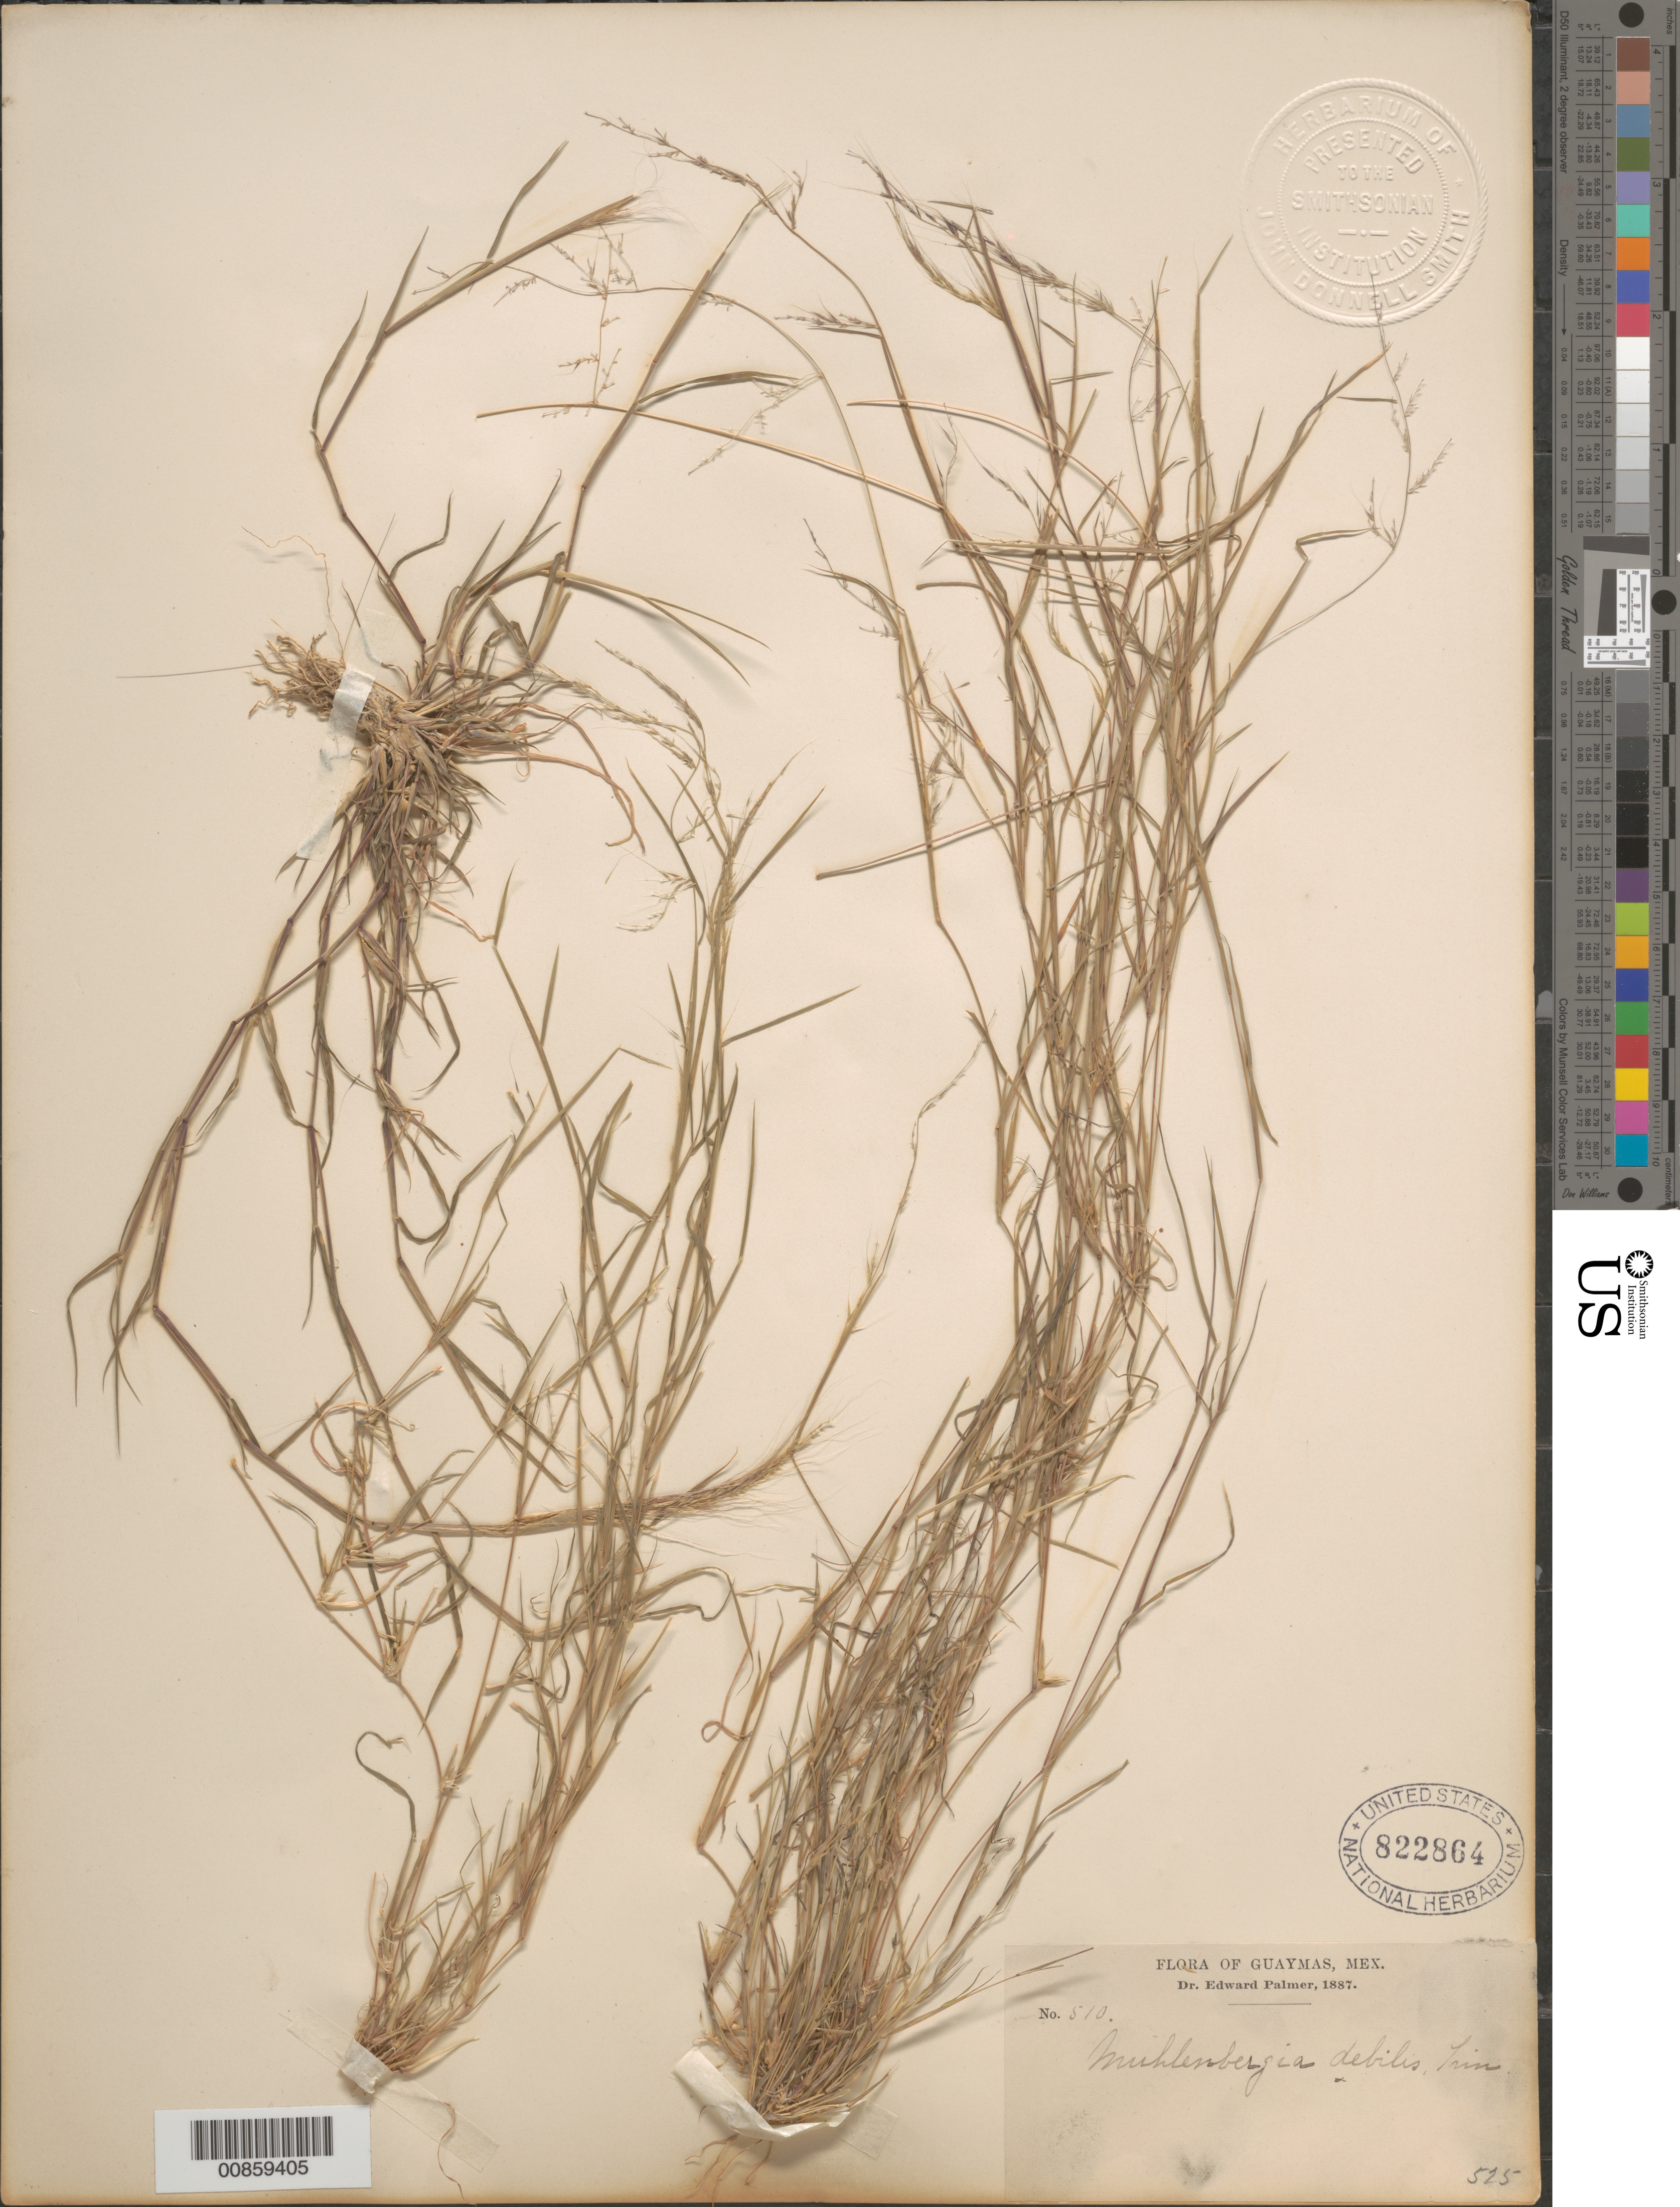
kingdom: Plantae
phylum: Tracheophyta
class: Liliopsida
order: Poales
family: Poaceae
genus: Muhlenbergia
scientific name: Muhlenbergia microsperma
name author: (DC.) Kunth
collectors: E. Palmer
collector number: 510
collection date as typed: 1887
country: Mexico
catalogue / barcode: US 822864